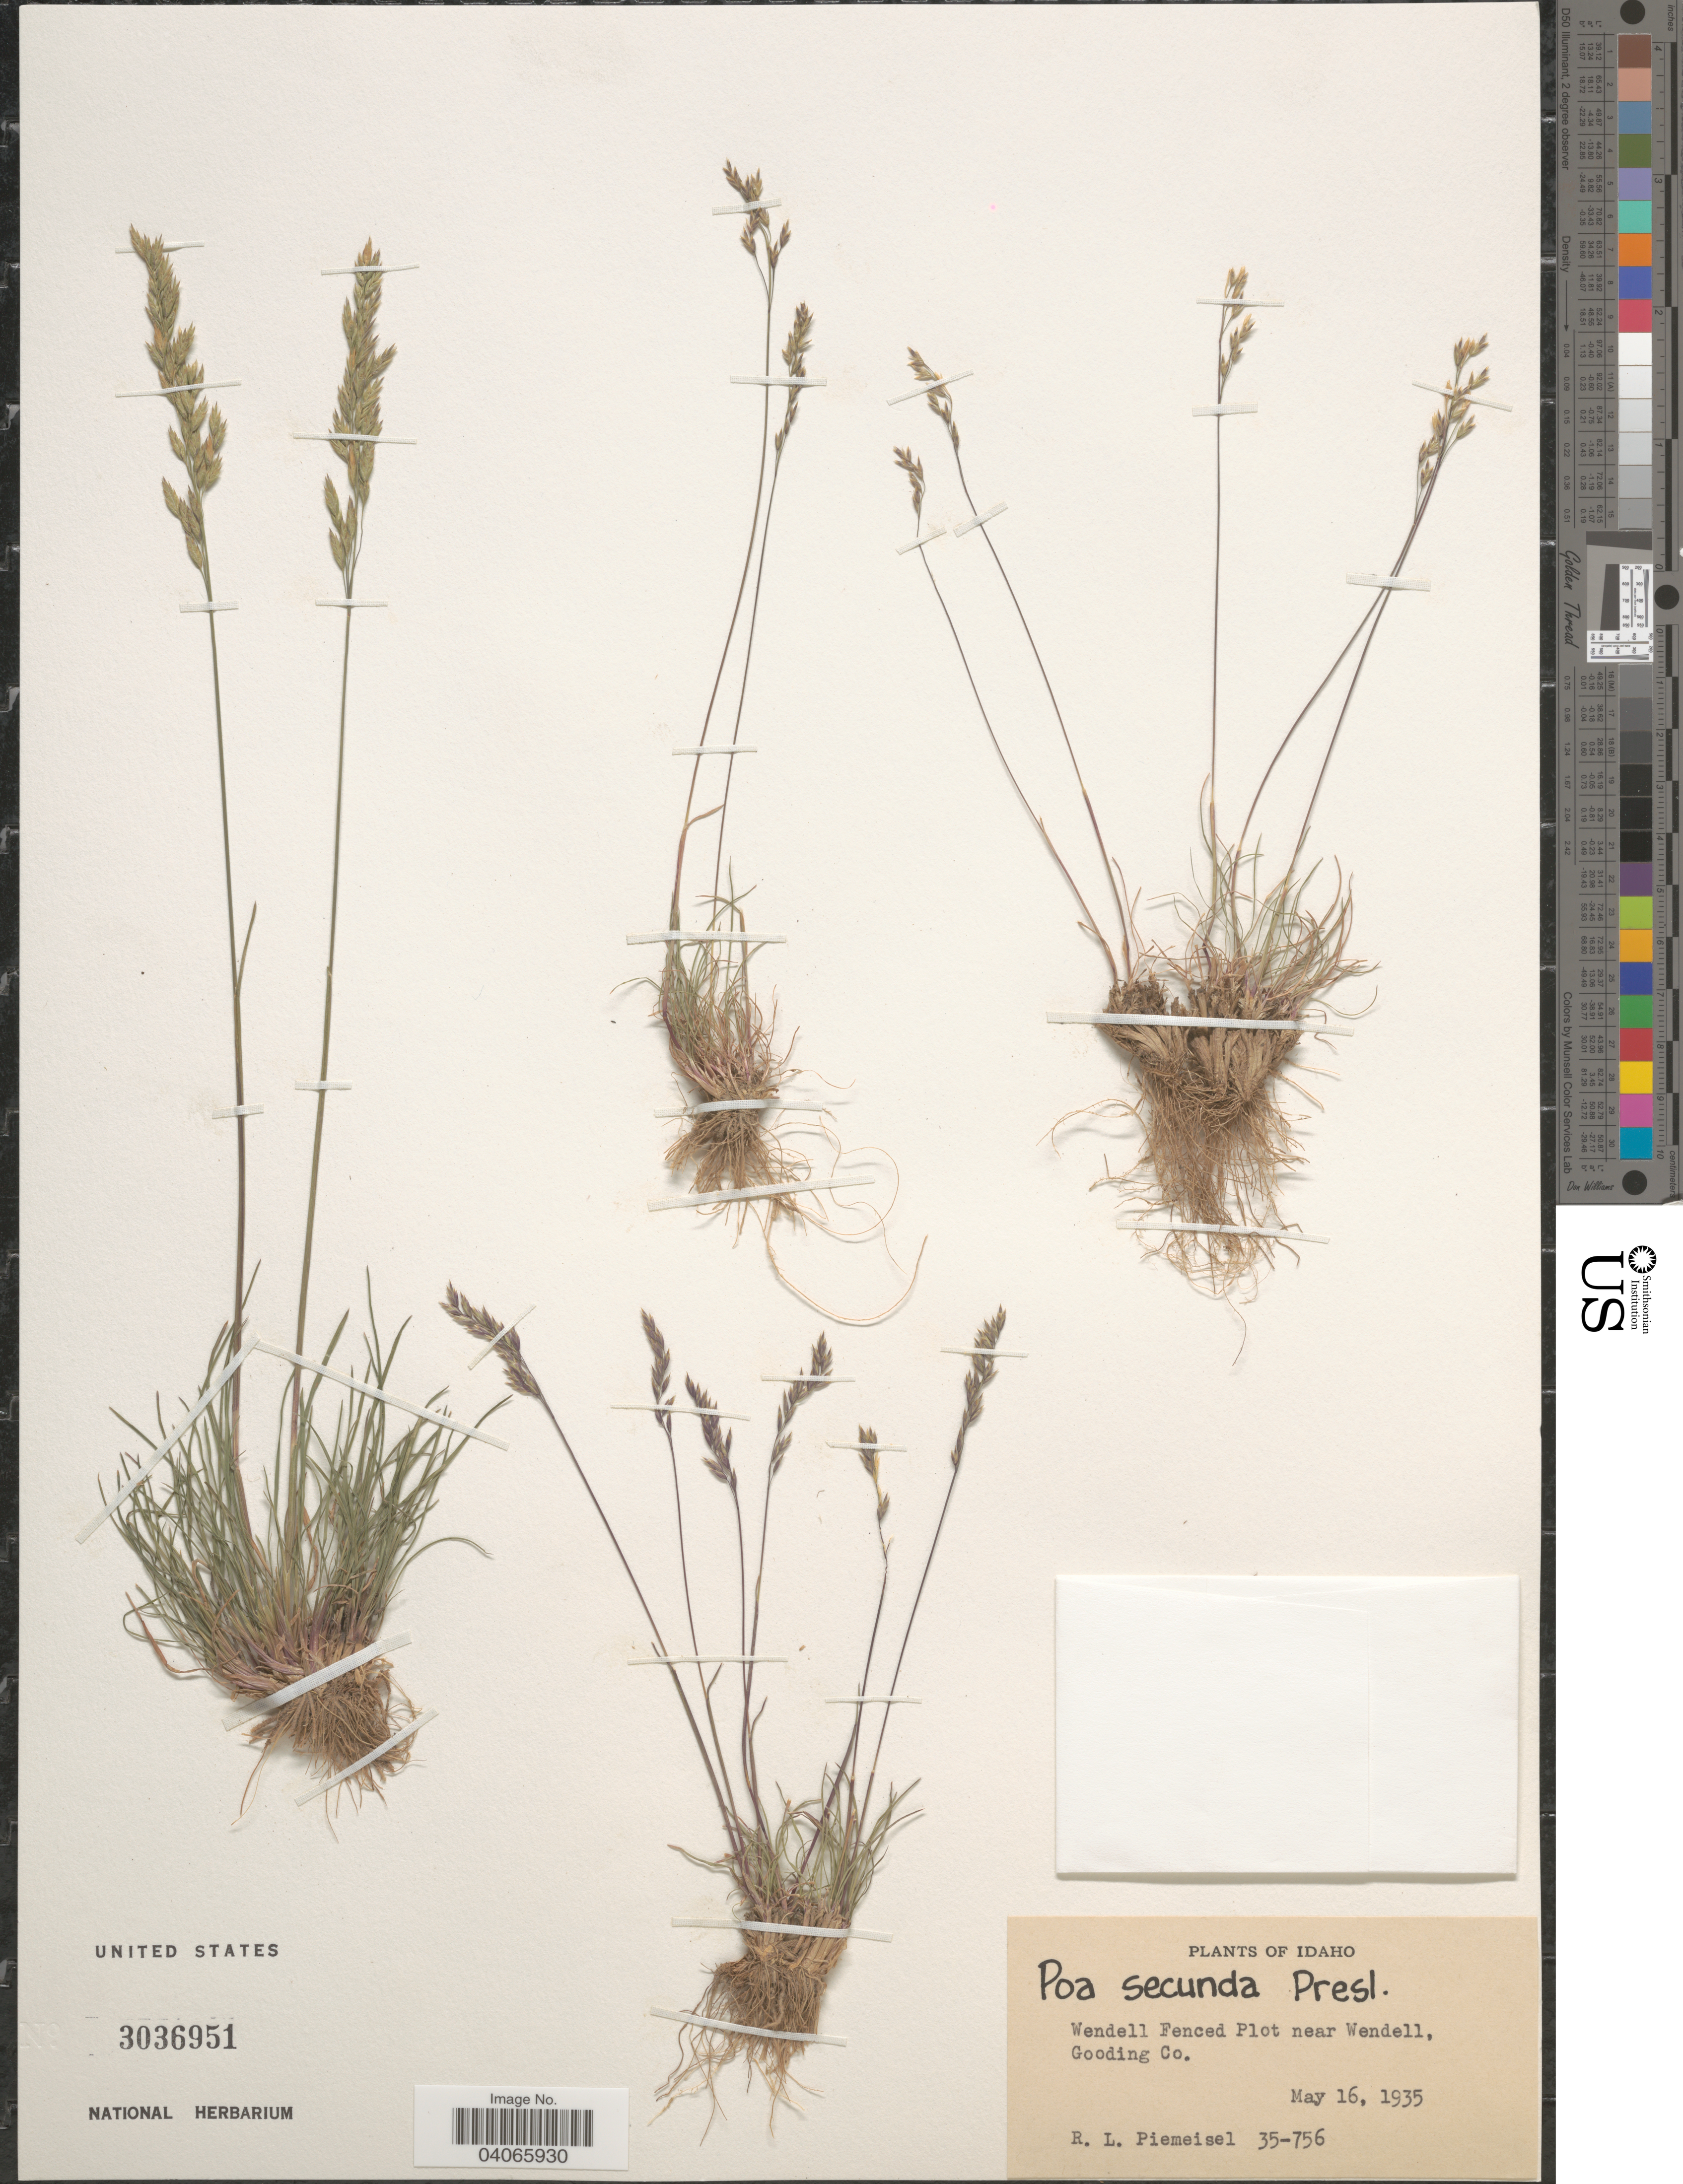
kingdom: Plantae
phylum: Tracheophyta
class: Liliopsida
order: Poales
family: Poaceae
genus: Poa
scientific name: Poa secunda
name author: J. Presl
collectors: R. L. Piemeisel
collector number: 35-756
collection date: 1935-05-16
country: United States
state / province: Idaho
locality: Wendell Fenced Plot near Wendell, Gooding Co.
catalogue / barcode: US 3036951